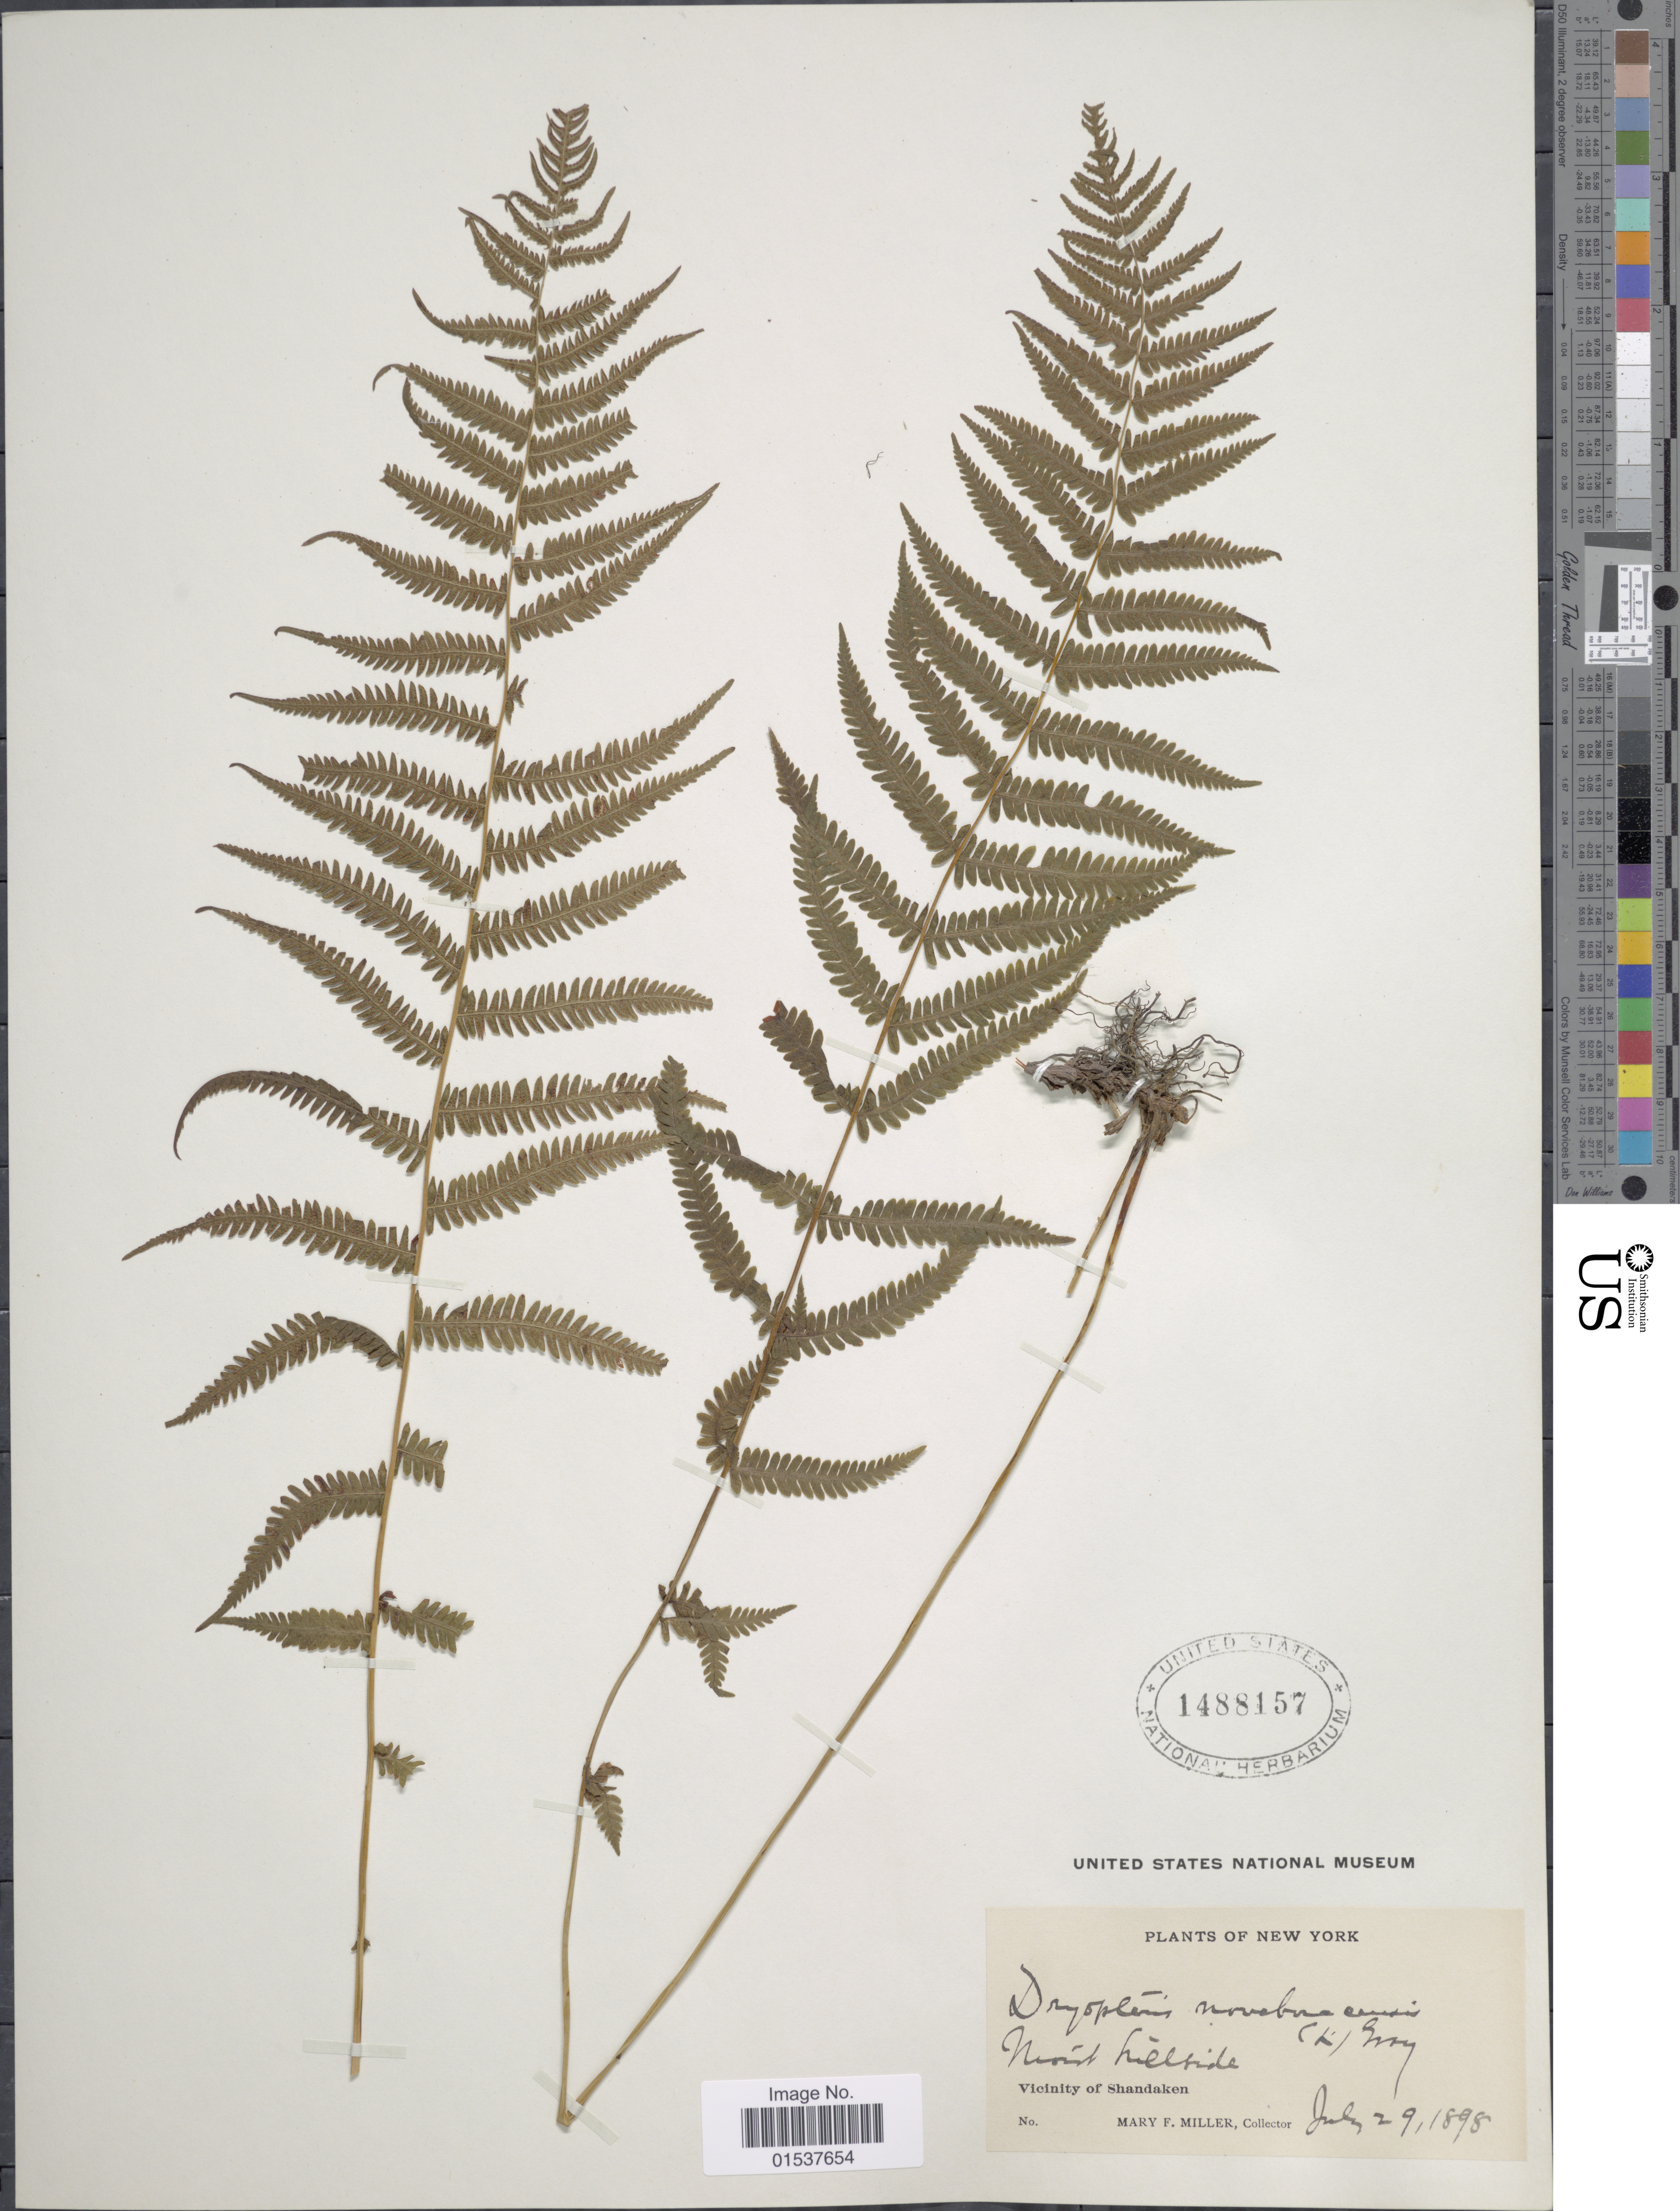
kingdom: Plantae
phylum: Tracheophyta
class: Polypodiopsida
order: Polypodiales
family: Thelypteridaceae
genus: Parathelypteris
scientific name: Parathelypteris noveboracensis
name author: (L.) Ching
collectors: M. F. Miller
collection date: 1898-07-29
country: United States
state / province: New York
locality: Moist hillside, Vicinity of Shandaken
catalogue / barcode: US 1488157